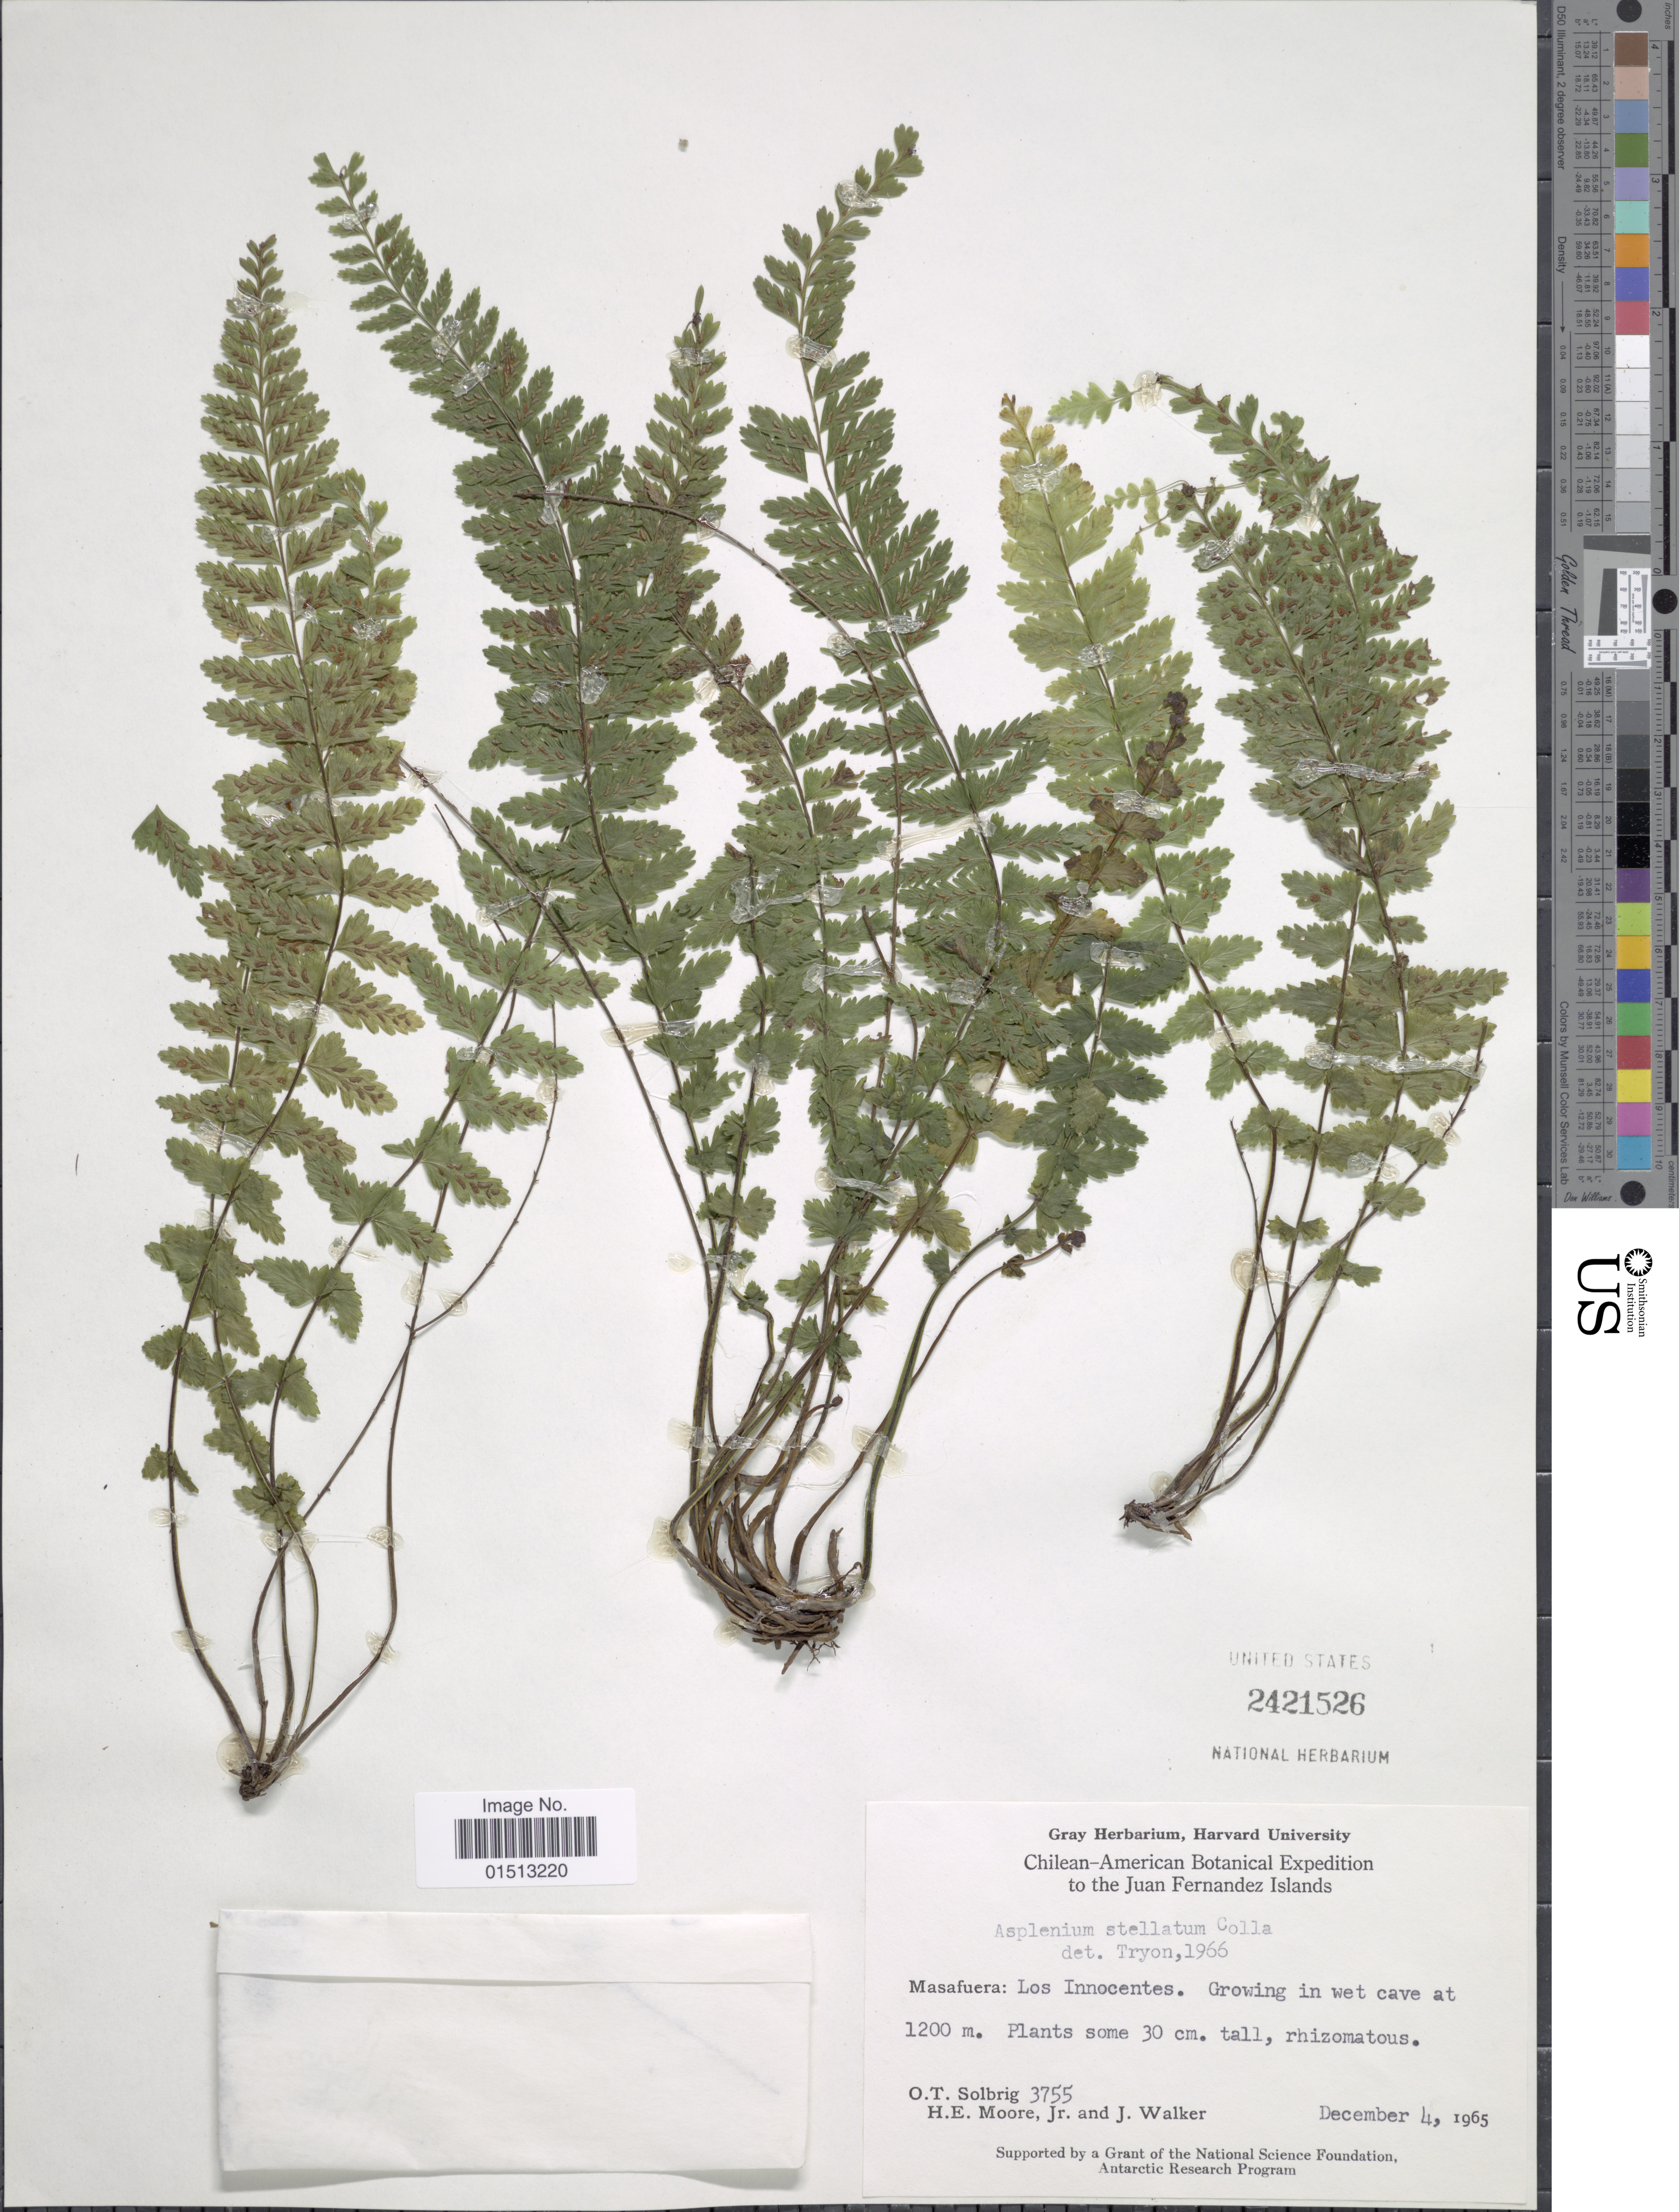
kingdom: Plantae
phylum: Tracheophyta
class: Polypodiopsida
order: Polypodiales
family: Aspleniaceae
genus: Asplenium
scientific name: Asplenium stellatum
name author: Colla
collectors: O. T. Solbrig, H. Moore & J. Walker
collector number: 3755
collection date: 1965-12-04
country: Chile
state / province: Valparaíso (V)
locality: Juan Fernandez Islands. Masafuera: Los Inoocentes.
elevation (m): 1200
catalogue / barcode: US 2421526